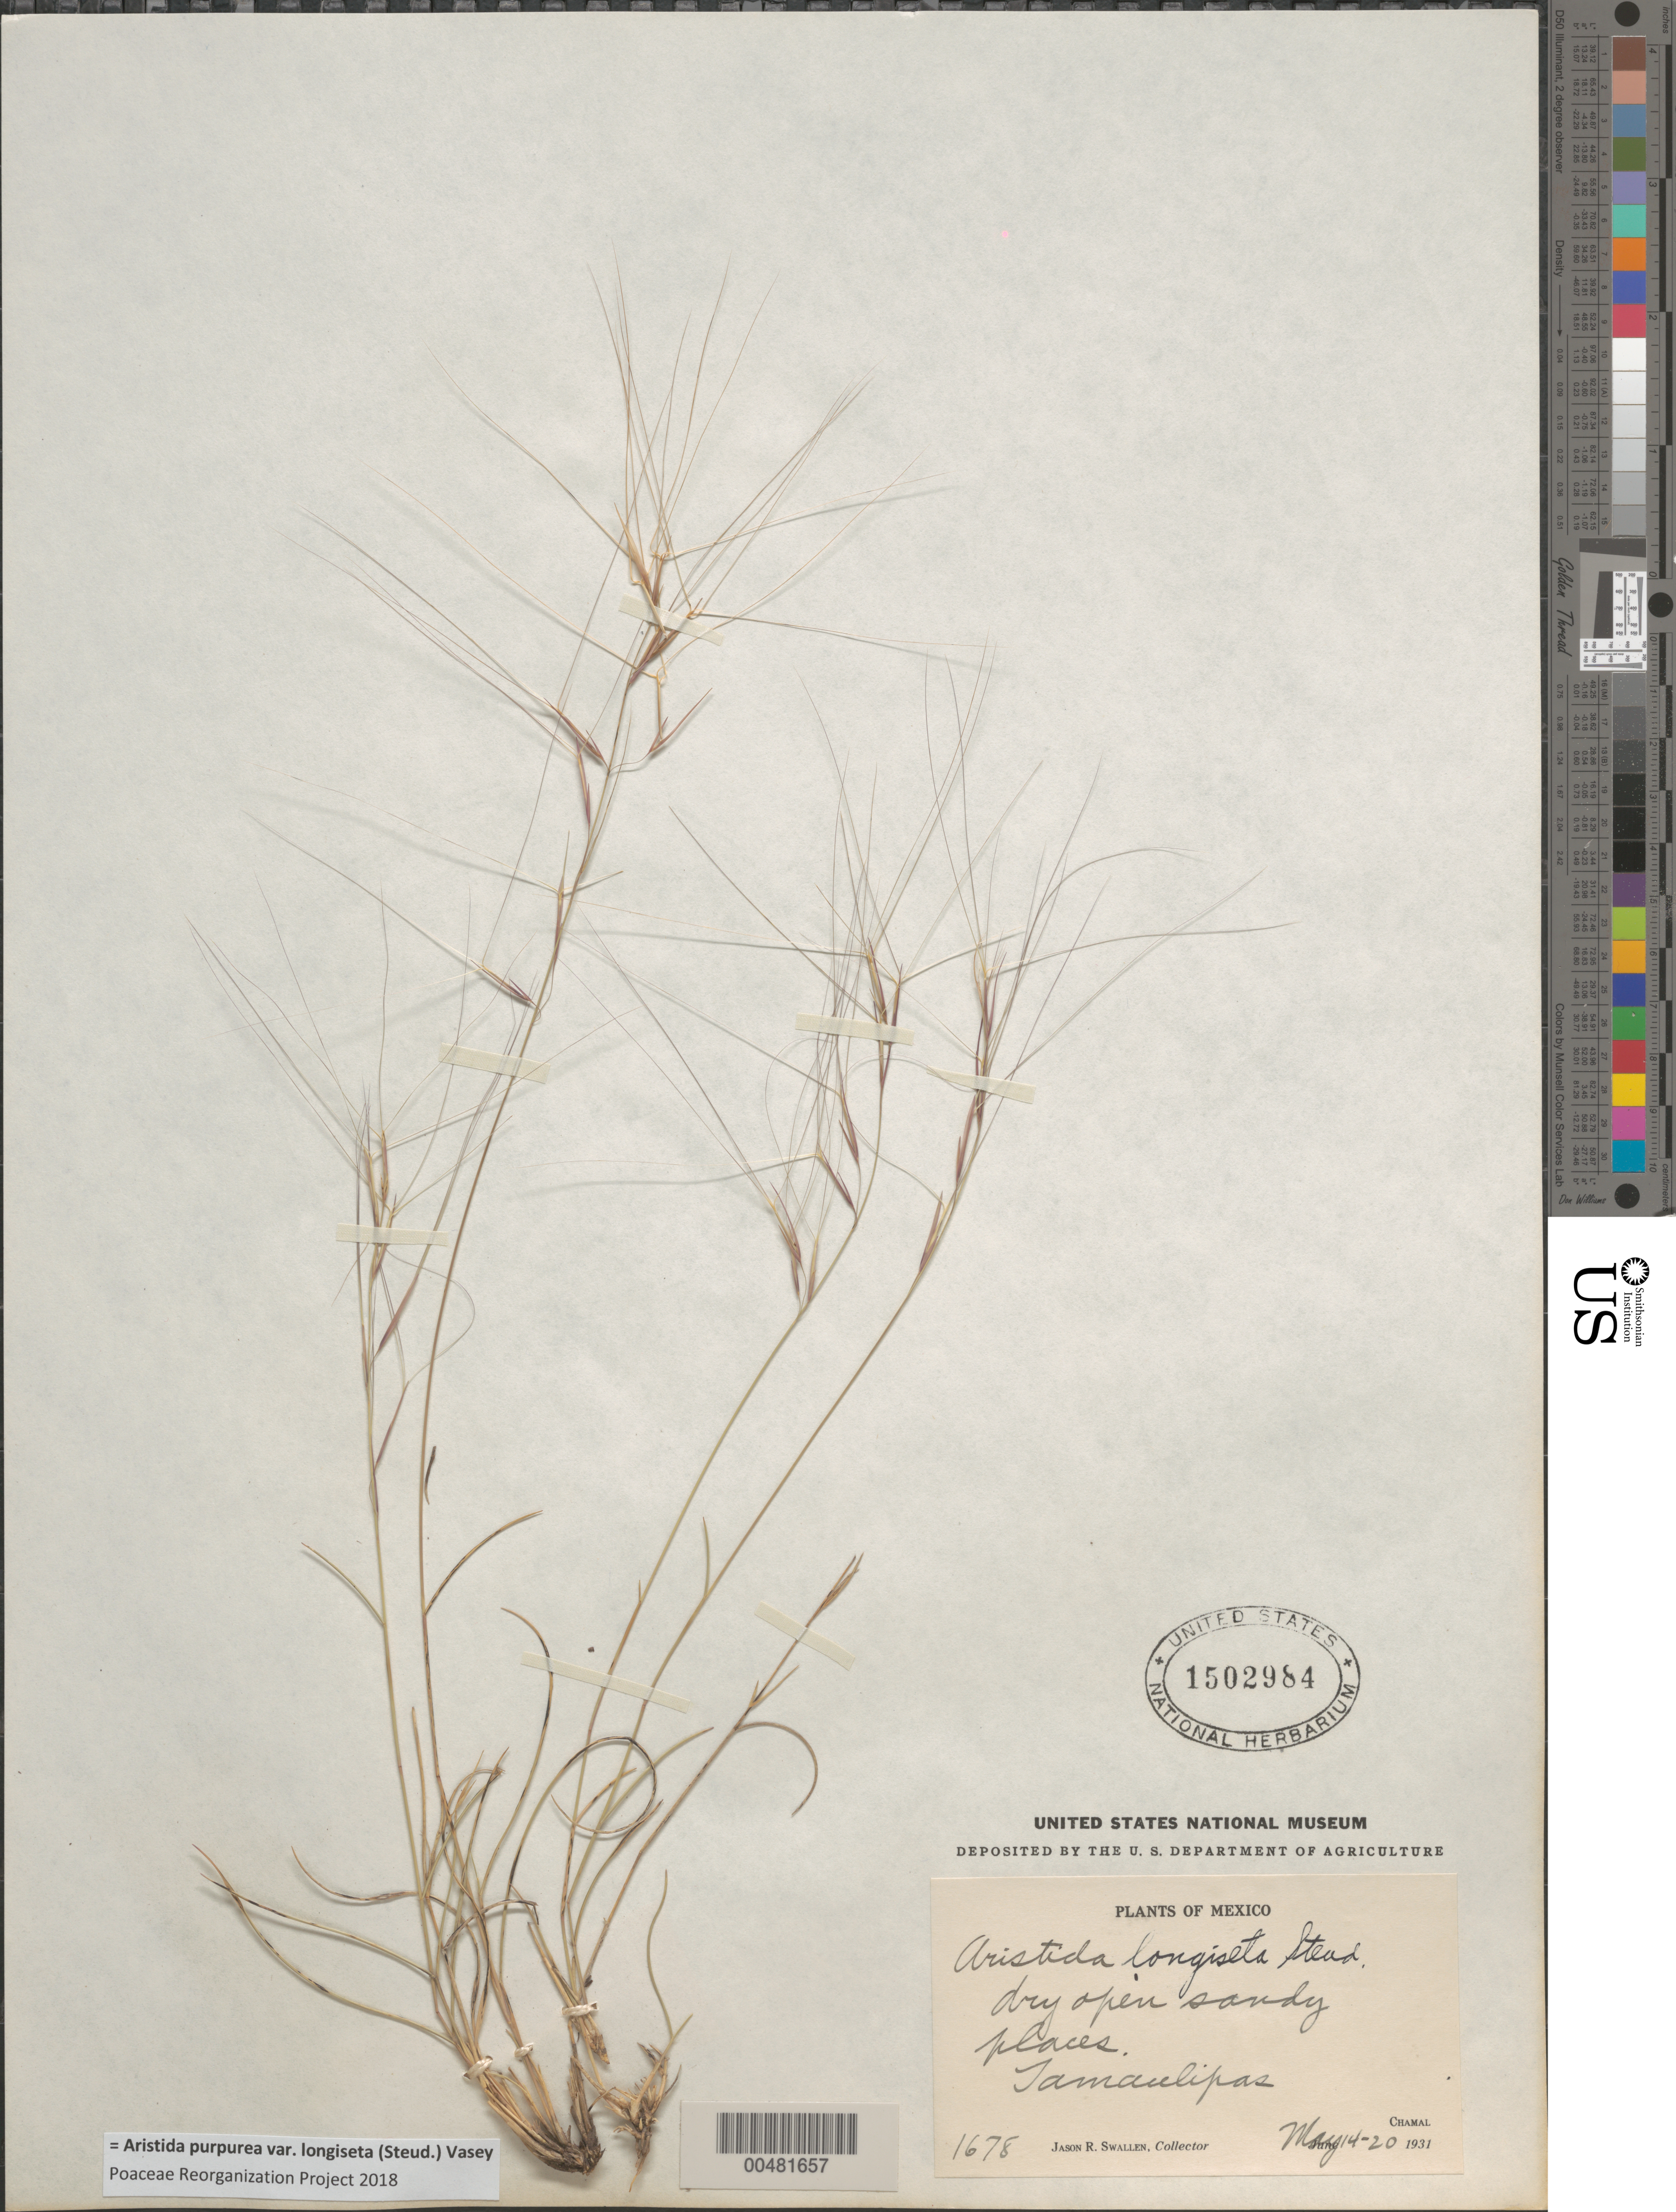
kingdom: Plantae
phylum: Tracheophyta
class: Liliopsida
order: Poales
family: Poaceae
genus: Aristida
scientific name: Aristida purpurea var. longiseta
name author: (Steud.) Vasey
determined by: Poaceae Reorganization Project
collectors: J. R. Swallen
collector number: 1678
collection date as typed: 14 May 1931 to 20 May 1931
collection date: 1931-05-14/1931-05-20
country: Mexico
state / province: Tamaulipas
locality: Chamal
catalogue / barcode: US 1502984